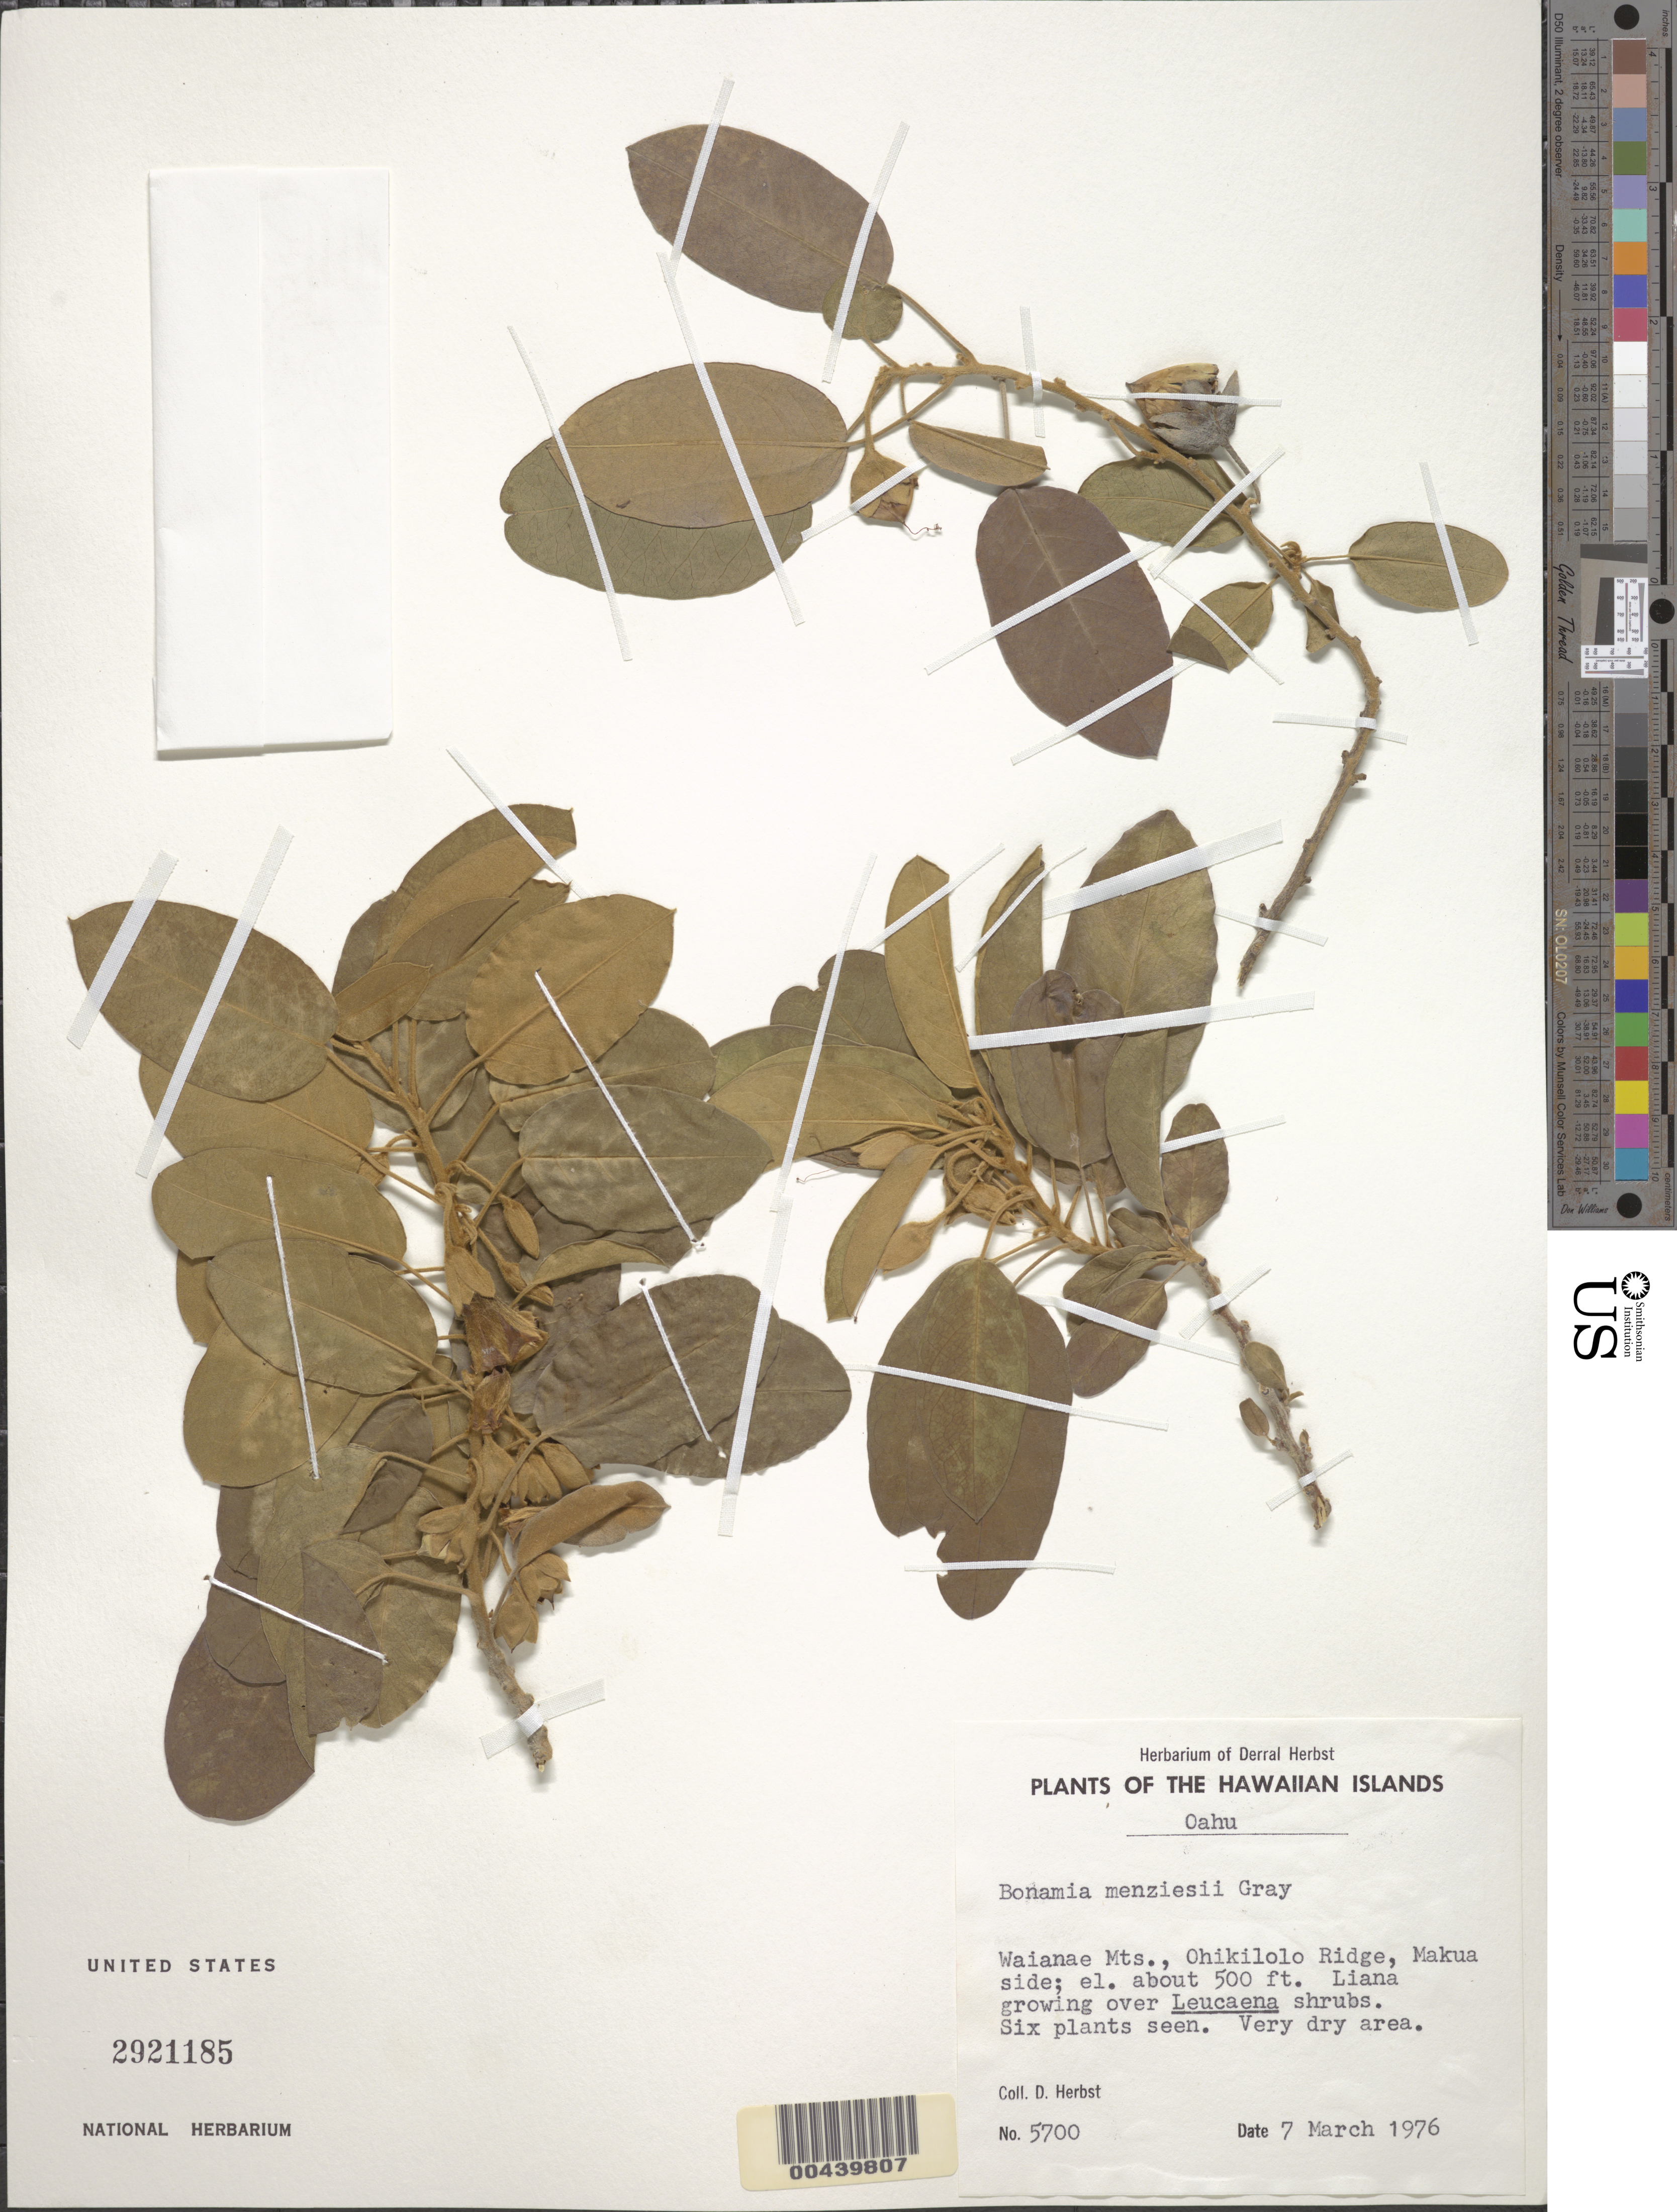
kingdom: Plantae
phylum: Tracheophyta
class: Magnoliopsida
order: Solanales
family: Convolvulaceae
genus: Bonamia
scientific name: Bonamia menziesii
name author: A. Gray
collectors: D. R. Herbst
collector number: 5700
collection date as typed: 7 Mar 1976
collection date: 1976-03-07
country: United States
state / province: Hawaii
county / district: Honolulu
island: Oahu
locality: Waianae Mts., Ohikilolo Ridge, Makua side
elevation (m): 152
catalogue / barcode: US 2921185